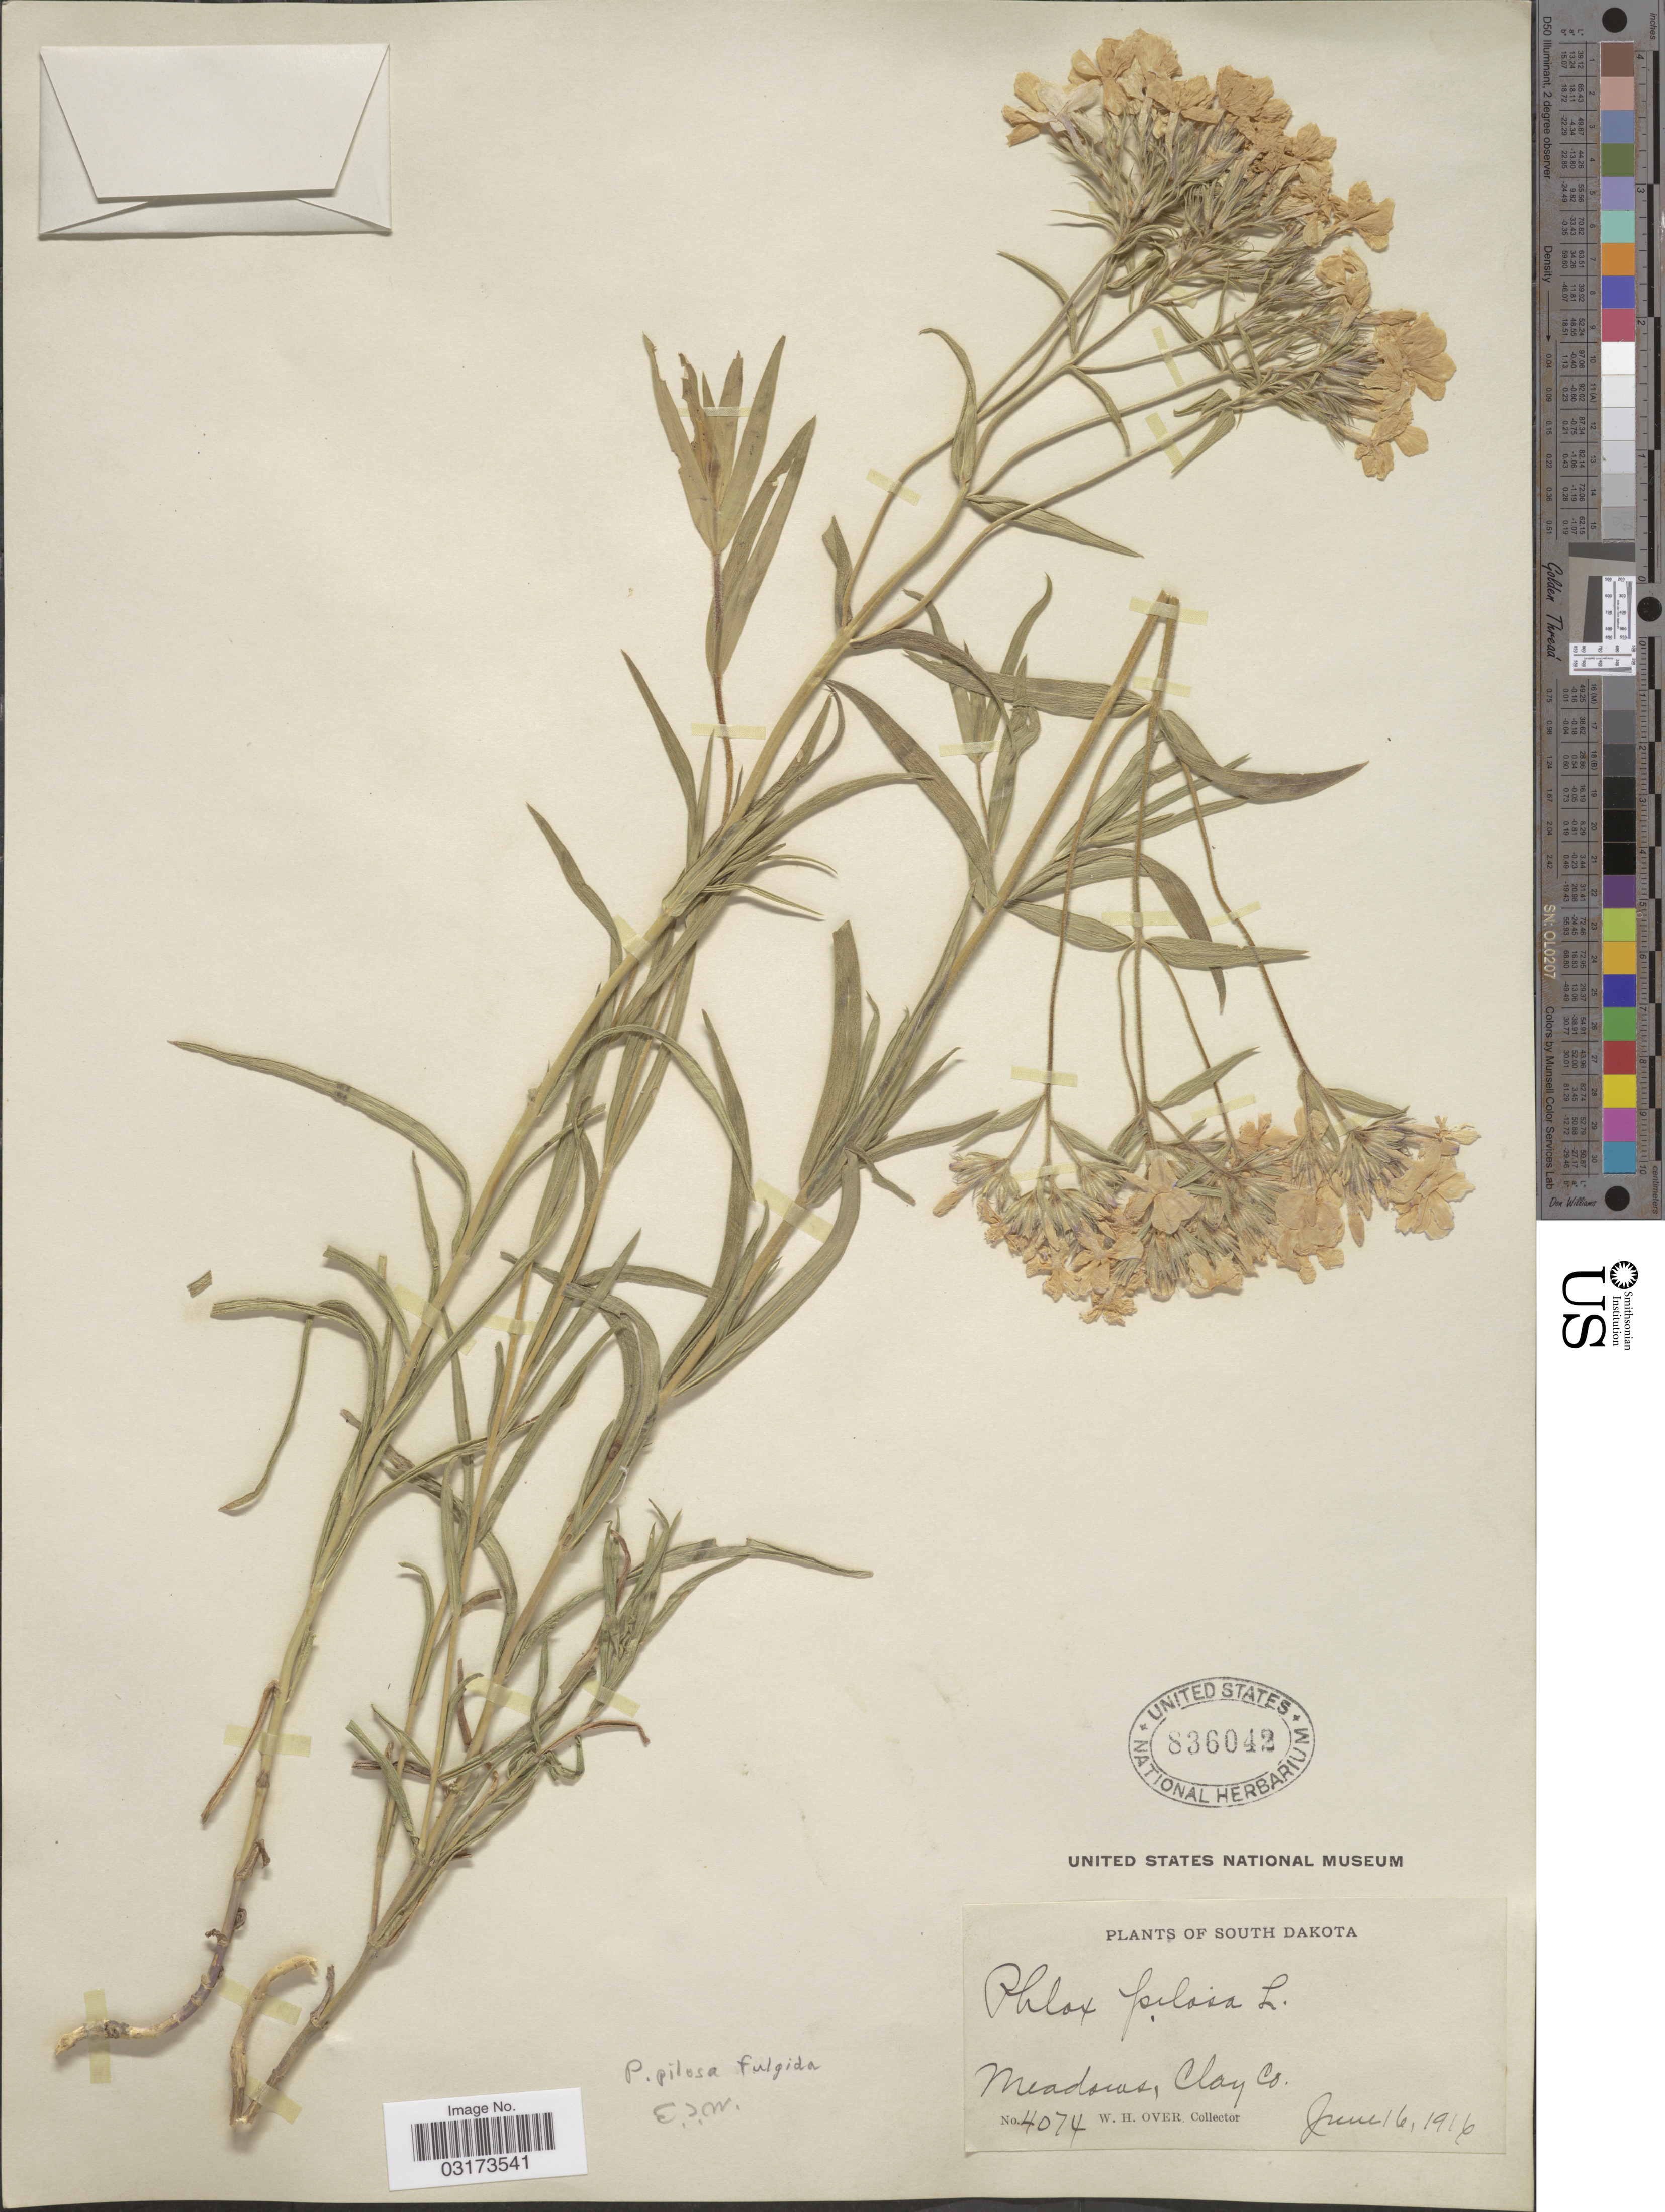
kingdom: Plantae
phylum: Tracheophyta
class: Magnoliopsida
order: Ericales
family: Polemoniaceae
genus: Phlox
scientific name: Phlox pilosa subsp. fulgida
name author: (Wherry) Wherry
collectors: W. Over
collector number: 4074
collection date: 1916-06-16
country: United States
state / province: South Dakota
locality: Meadows, Clay Co.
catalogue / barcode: US 836042